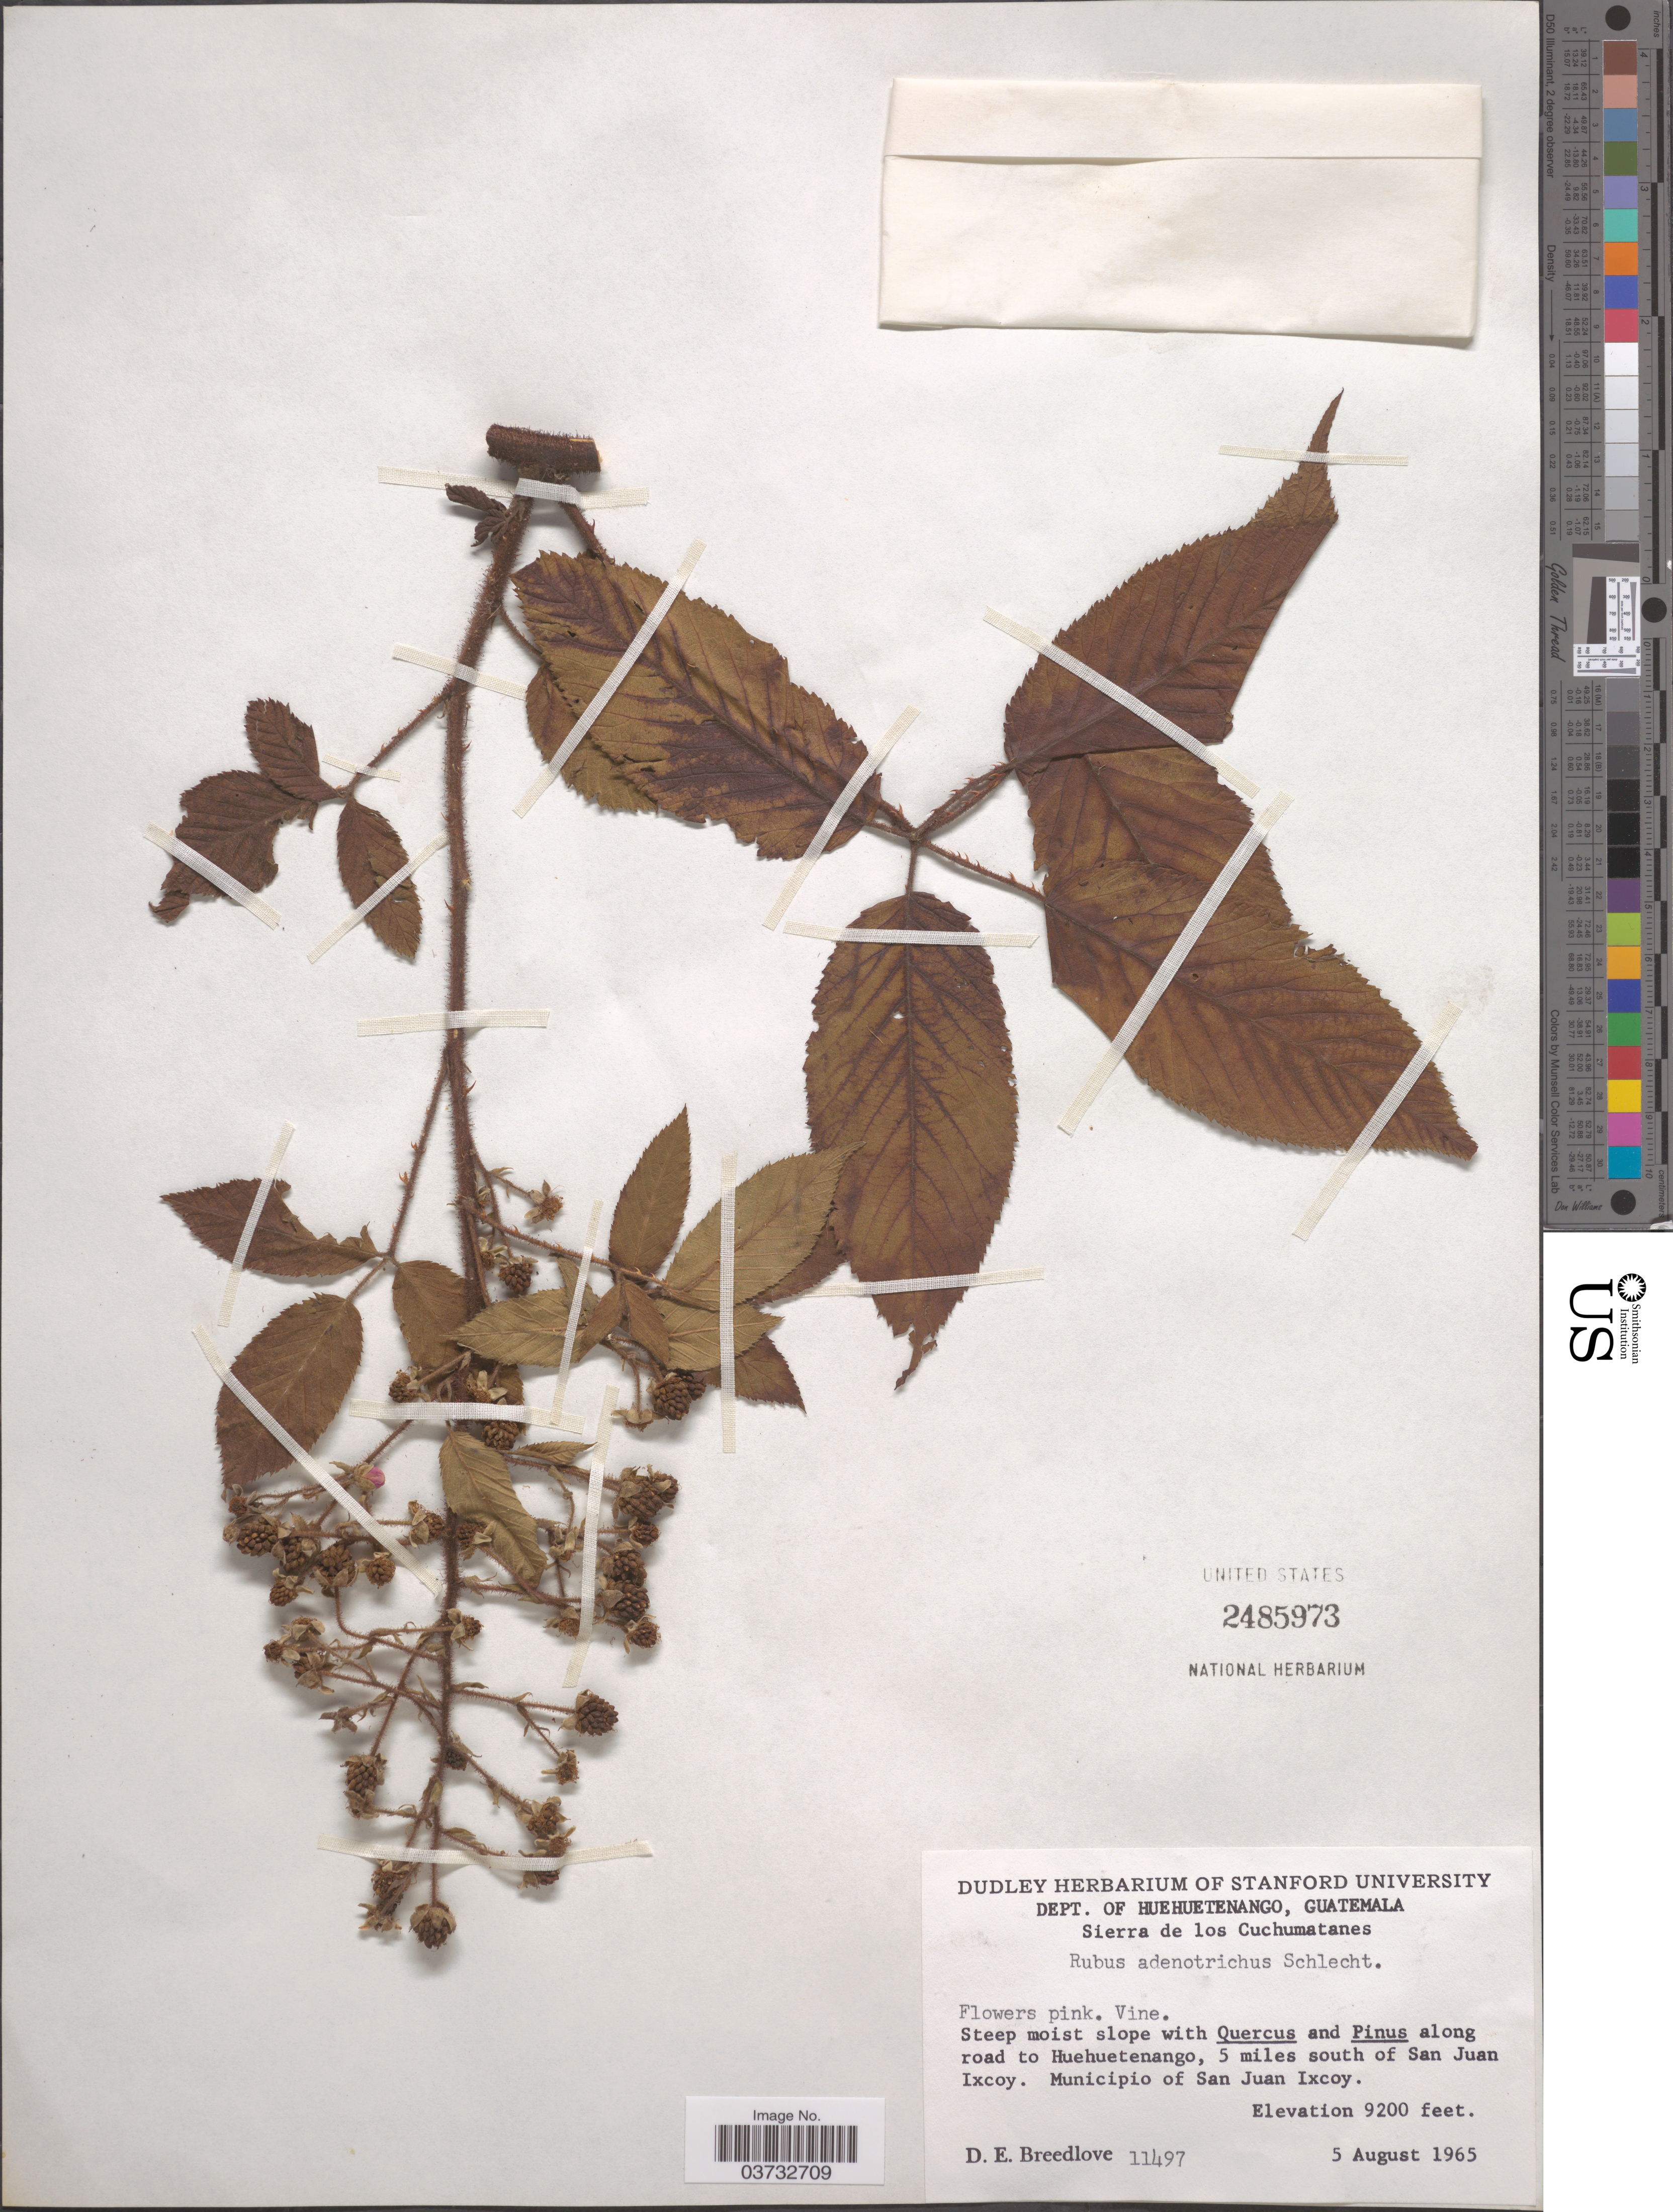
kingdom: Plantae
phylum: Tracheophyta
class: Magnoliopsida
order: Rosales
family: Rosaceae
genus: Rubus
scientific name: Rubus adenotrichos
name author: Schltdl.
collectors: D. E. Breedlove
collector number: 11497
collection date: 1965-08-05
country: Guatemala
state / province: Huehuetenango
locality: Dept. of Huehuetenango. Sierra de los Cuchumatanes. Along road to Huehuetenango, 5 miles south of San Juan Ixcoy. Municipio of San Juan Ixcoy.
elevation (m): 2804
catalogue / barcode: US 2485973